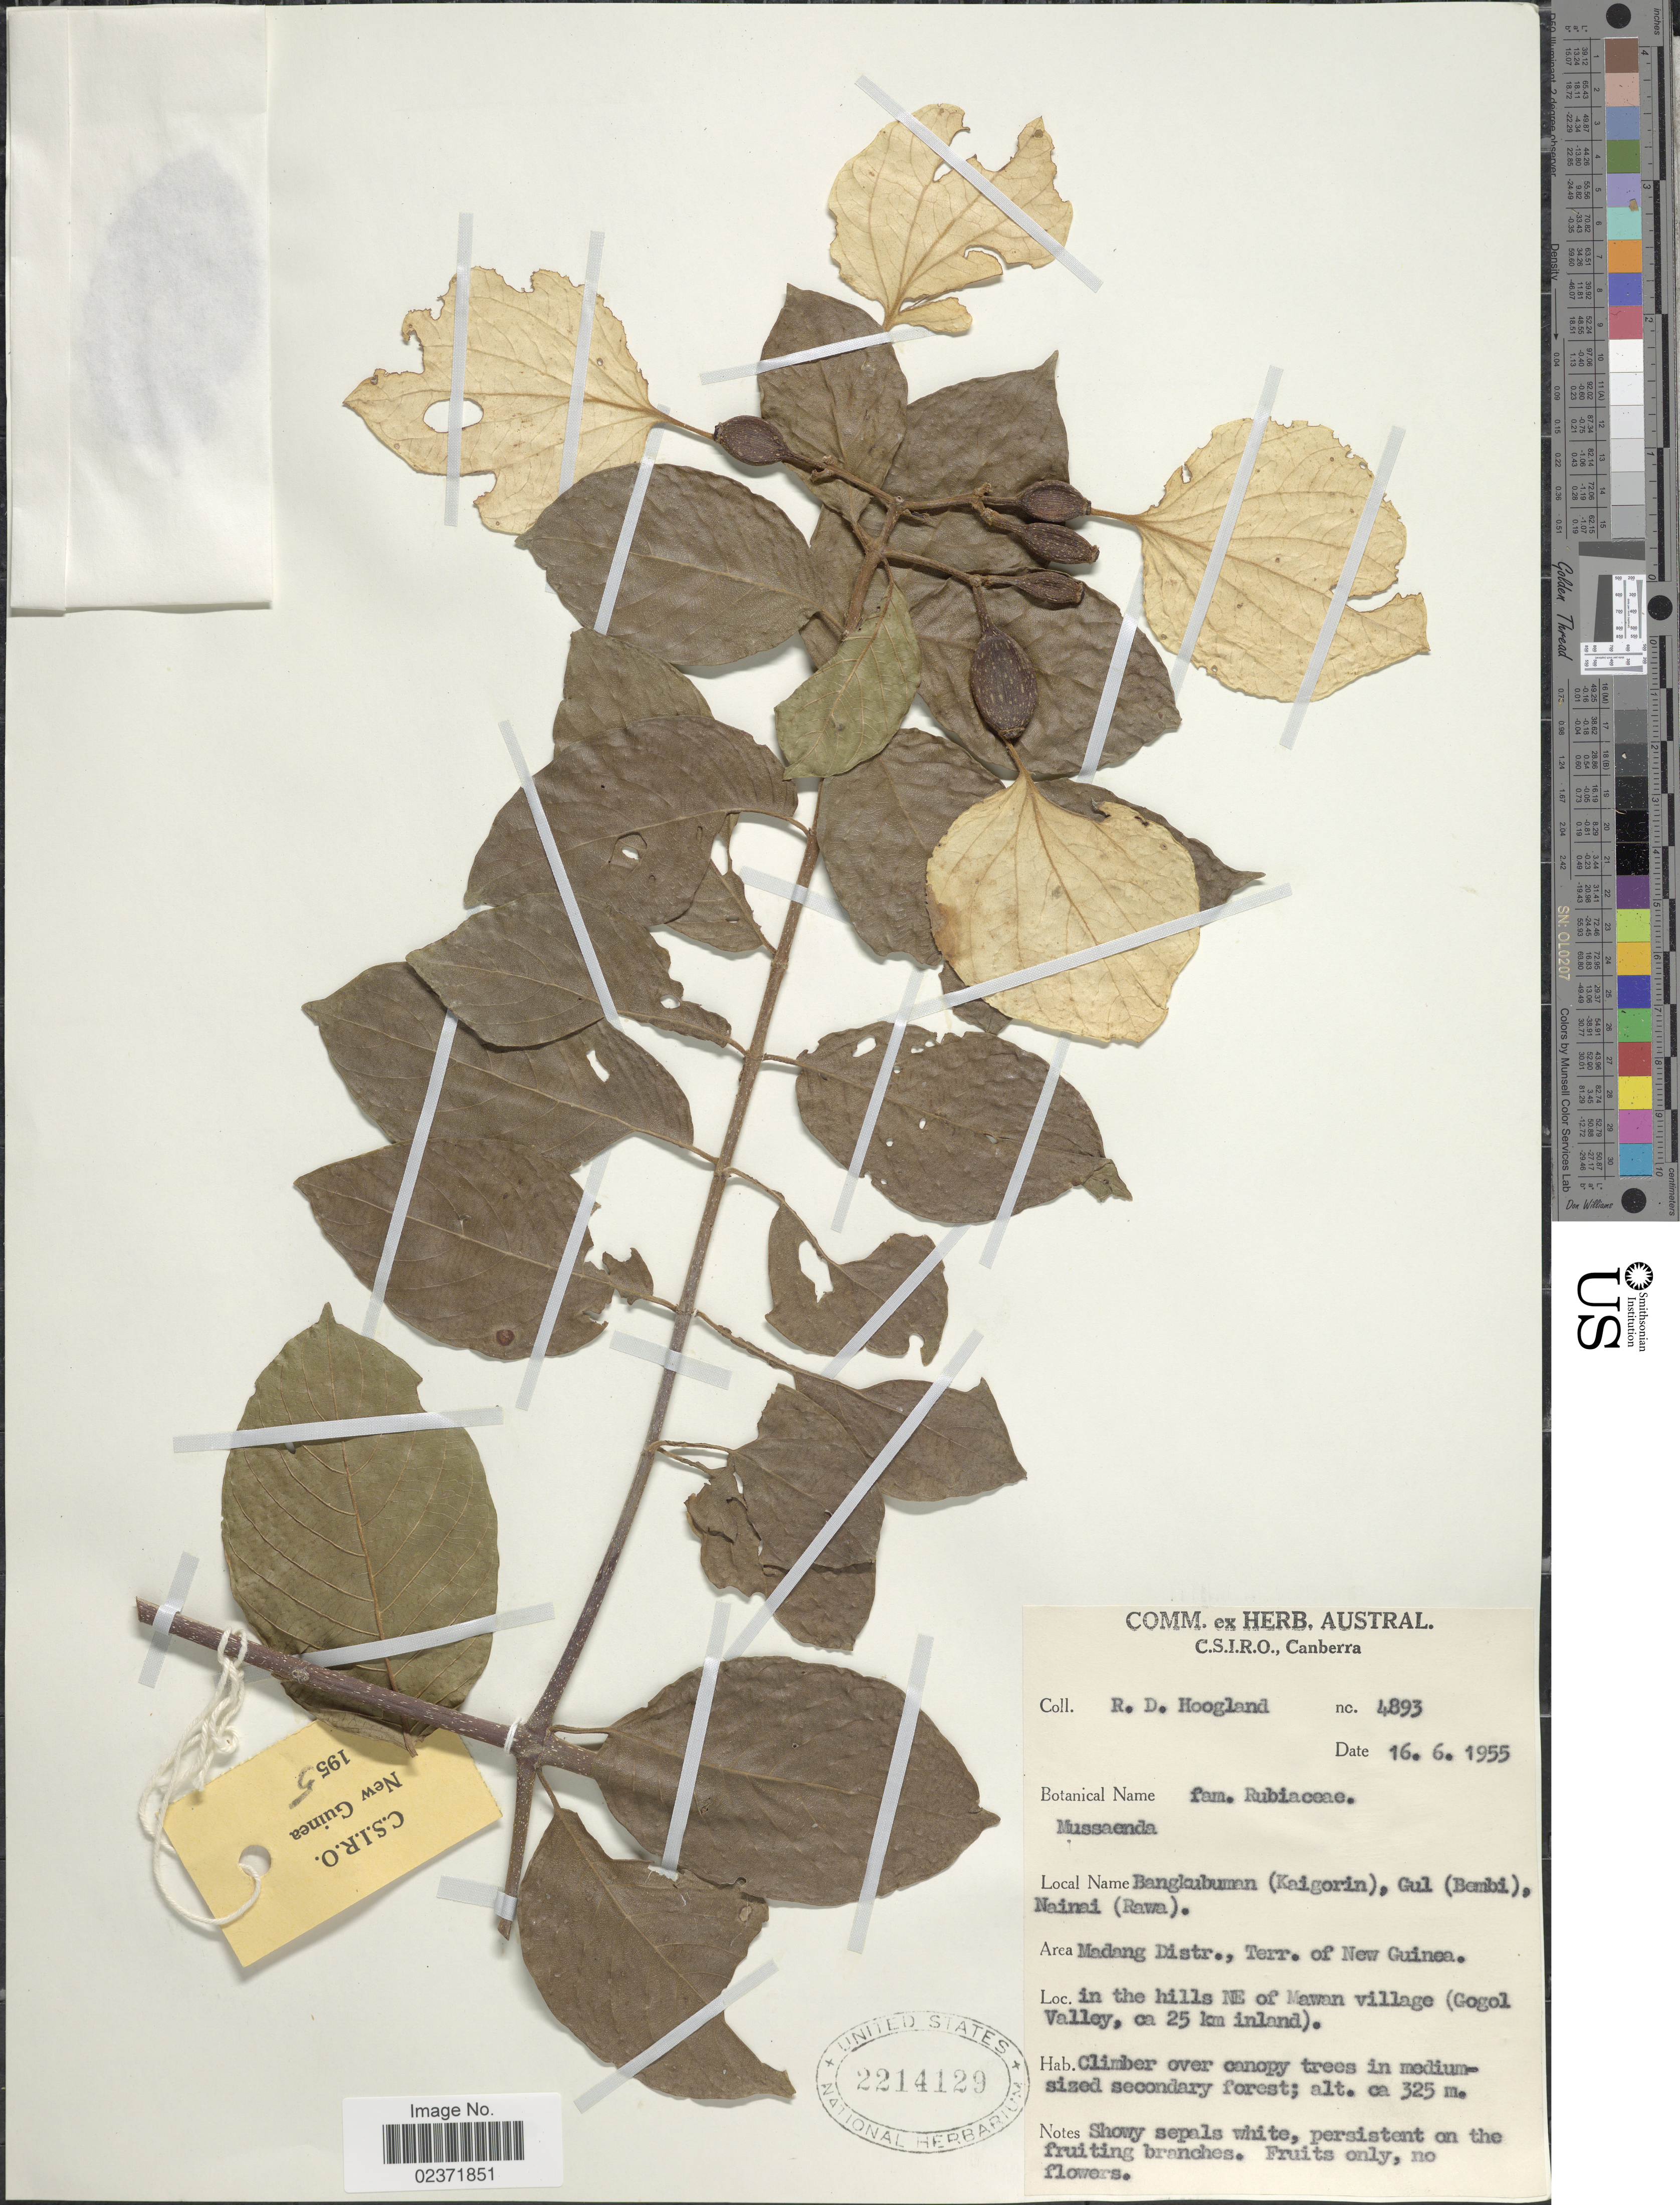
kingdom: Plantae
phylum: Tracheophyta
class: Magnoliopsida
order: Gentianales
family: Rubiaceae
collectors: R. D. Hoogland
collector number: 4893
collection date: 1955-06-16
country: Papua New Guinea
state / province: Madang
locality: Madang Distr., Terr. of New Guinea, in the hills NE of Mawan village (Gogol Valley, ca. 25 km inland)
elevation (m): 325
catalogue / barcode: US 2214129